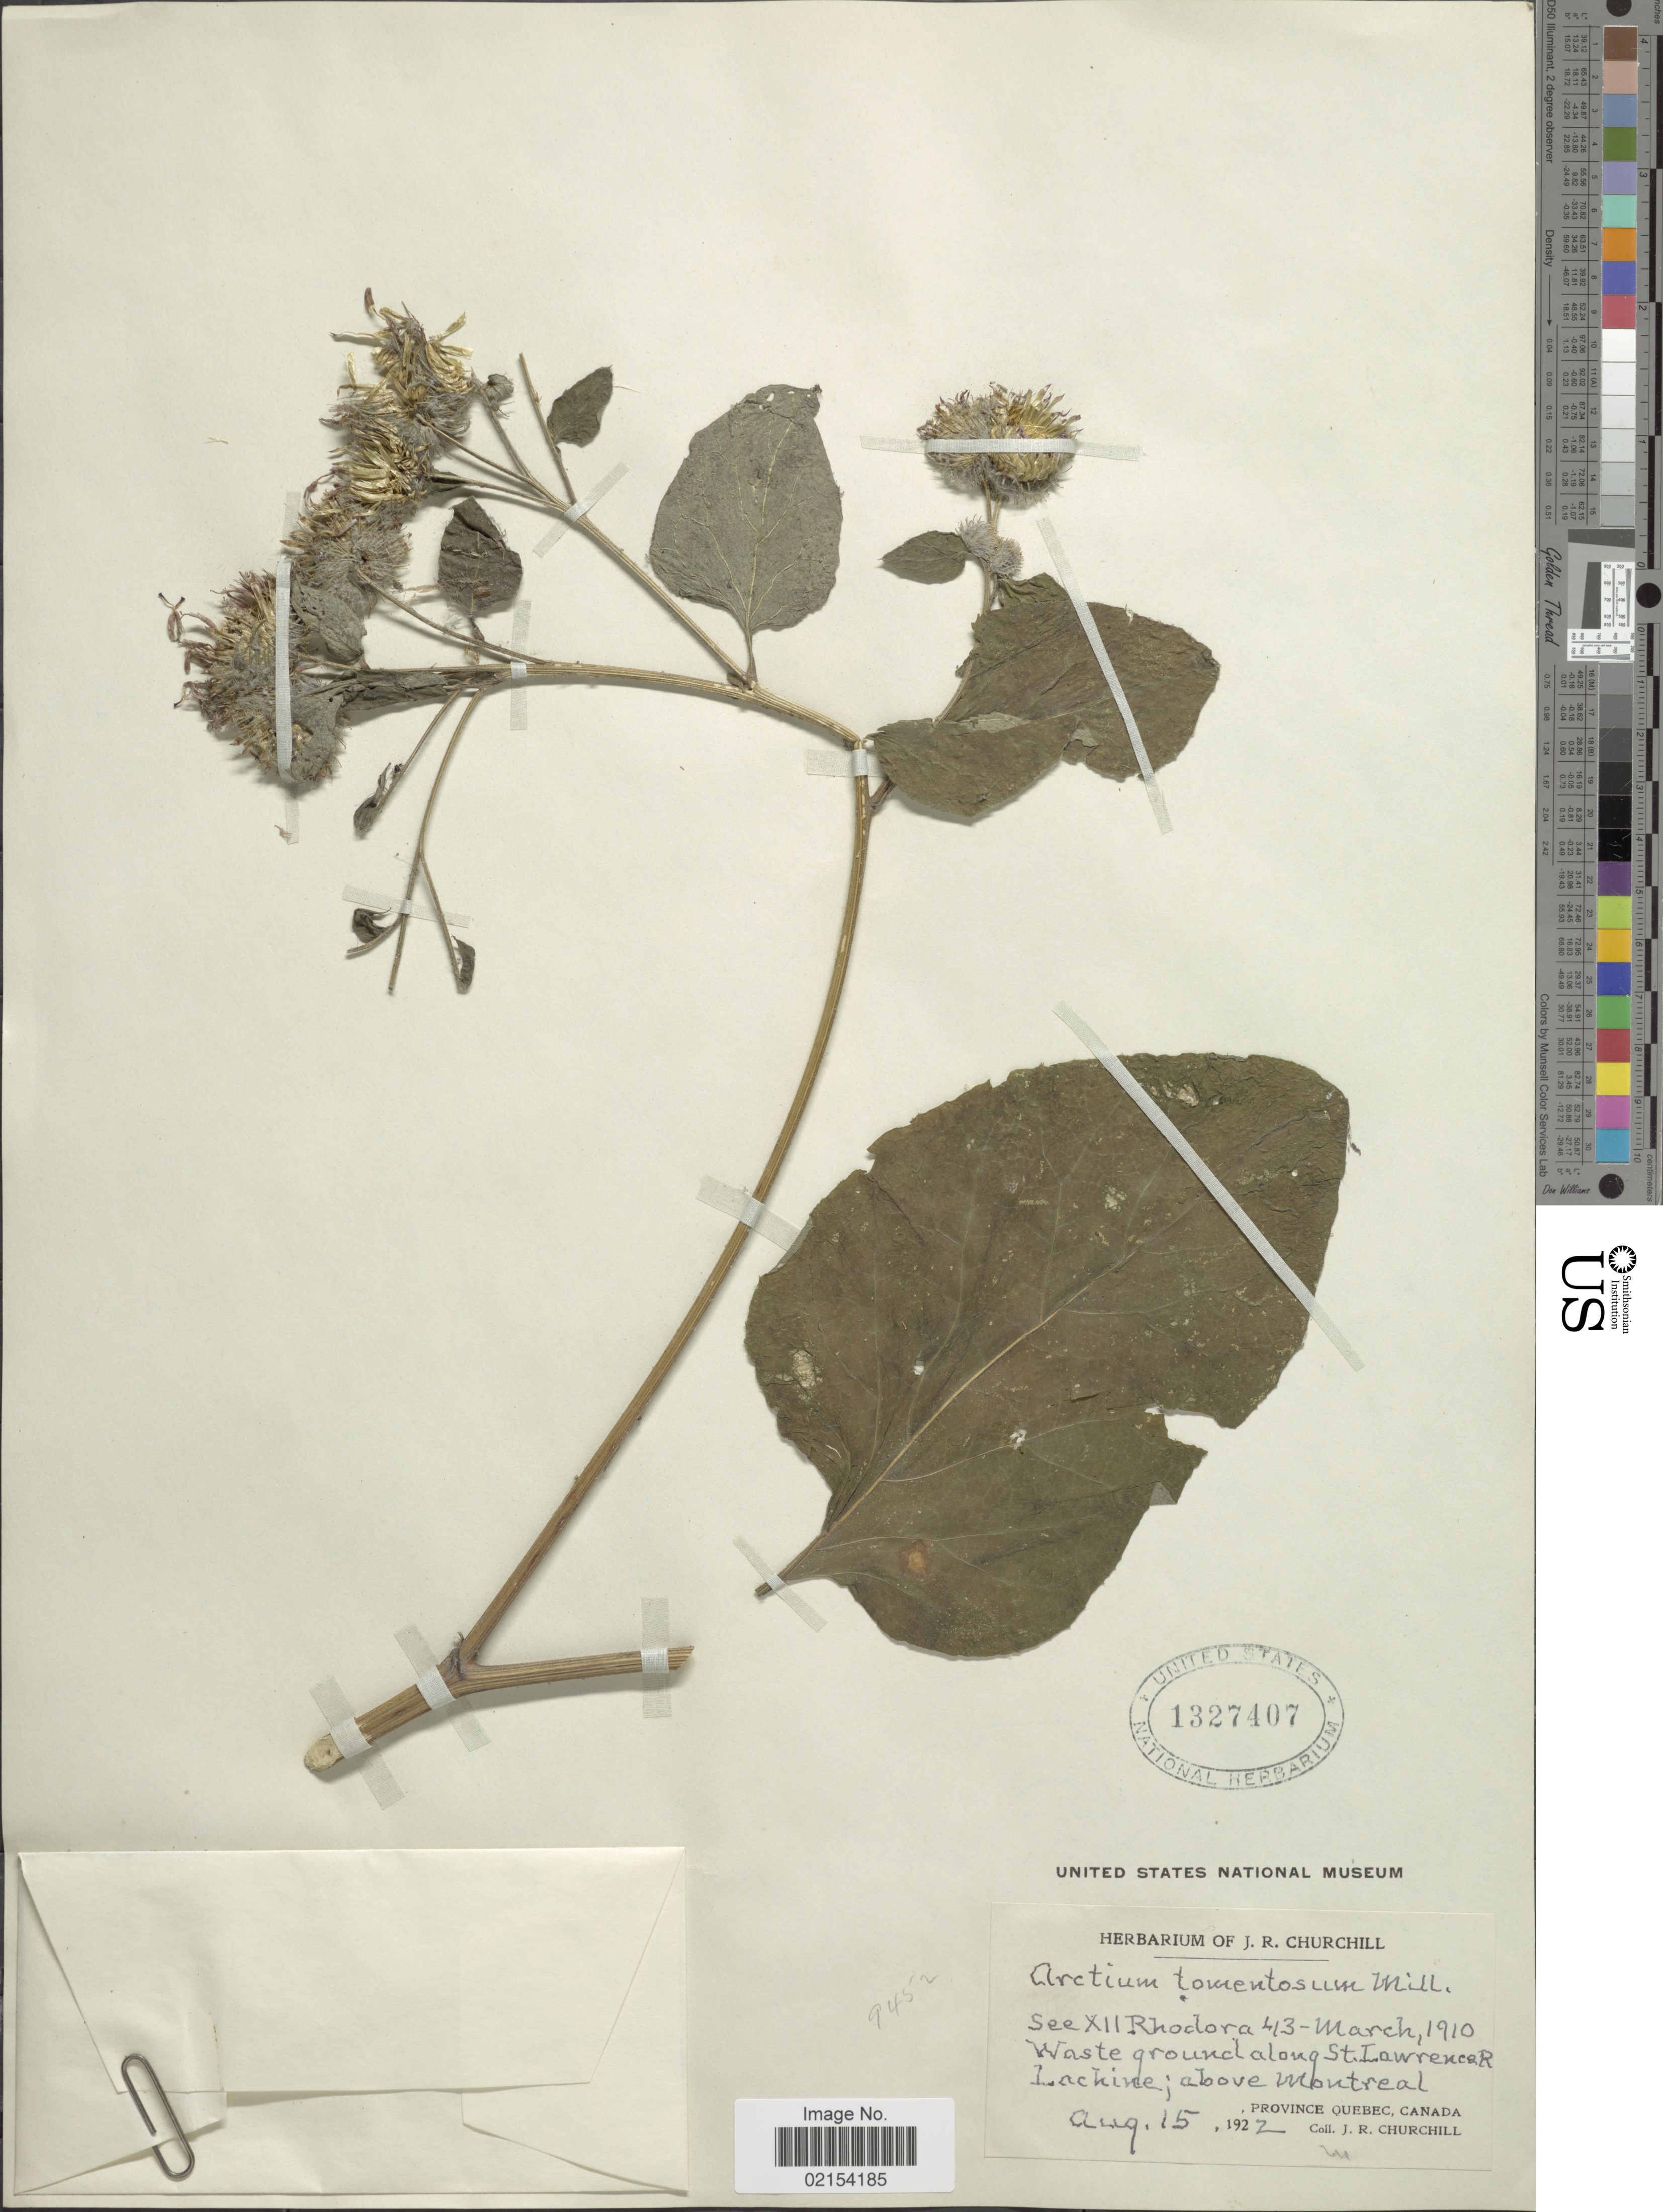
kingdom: Plantae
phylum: Tracheophyta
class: Magnoliopsida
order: Asterales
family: Asteraceae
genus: Arctium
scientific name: Arctium tomentosum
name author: Mill.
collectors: J. Churchill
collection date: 1922-08-15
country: Canada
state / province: Quebec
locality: Along St. Lawrence River Lachine; above Montreal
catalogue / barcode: US 1327407